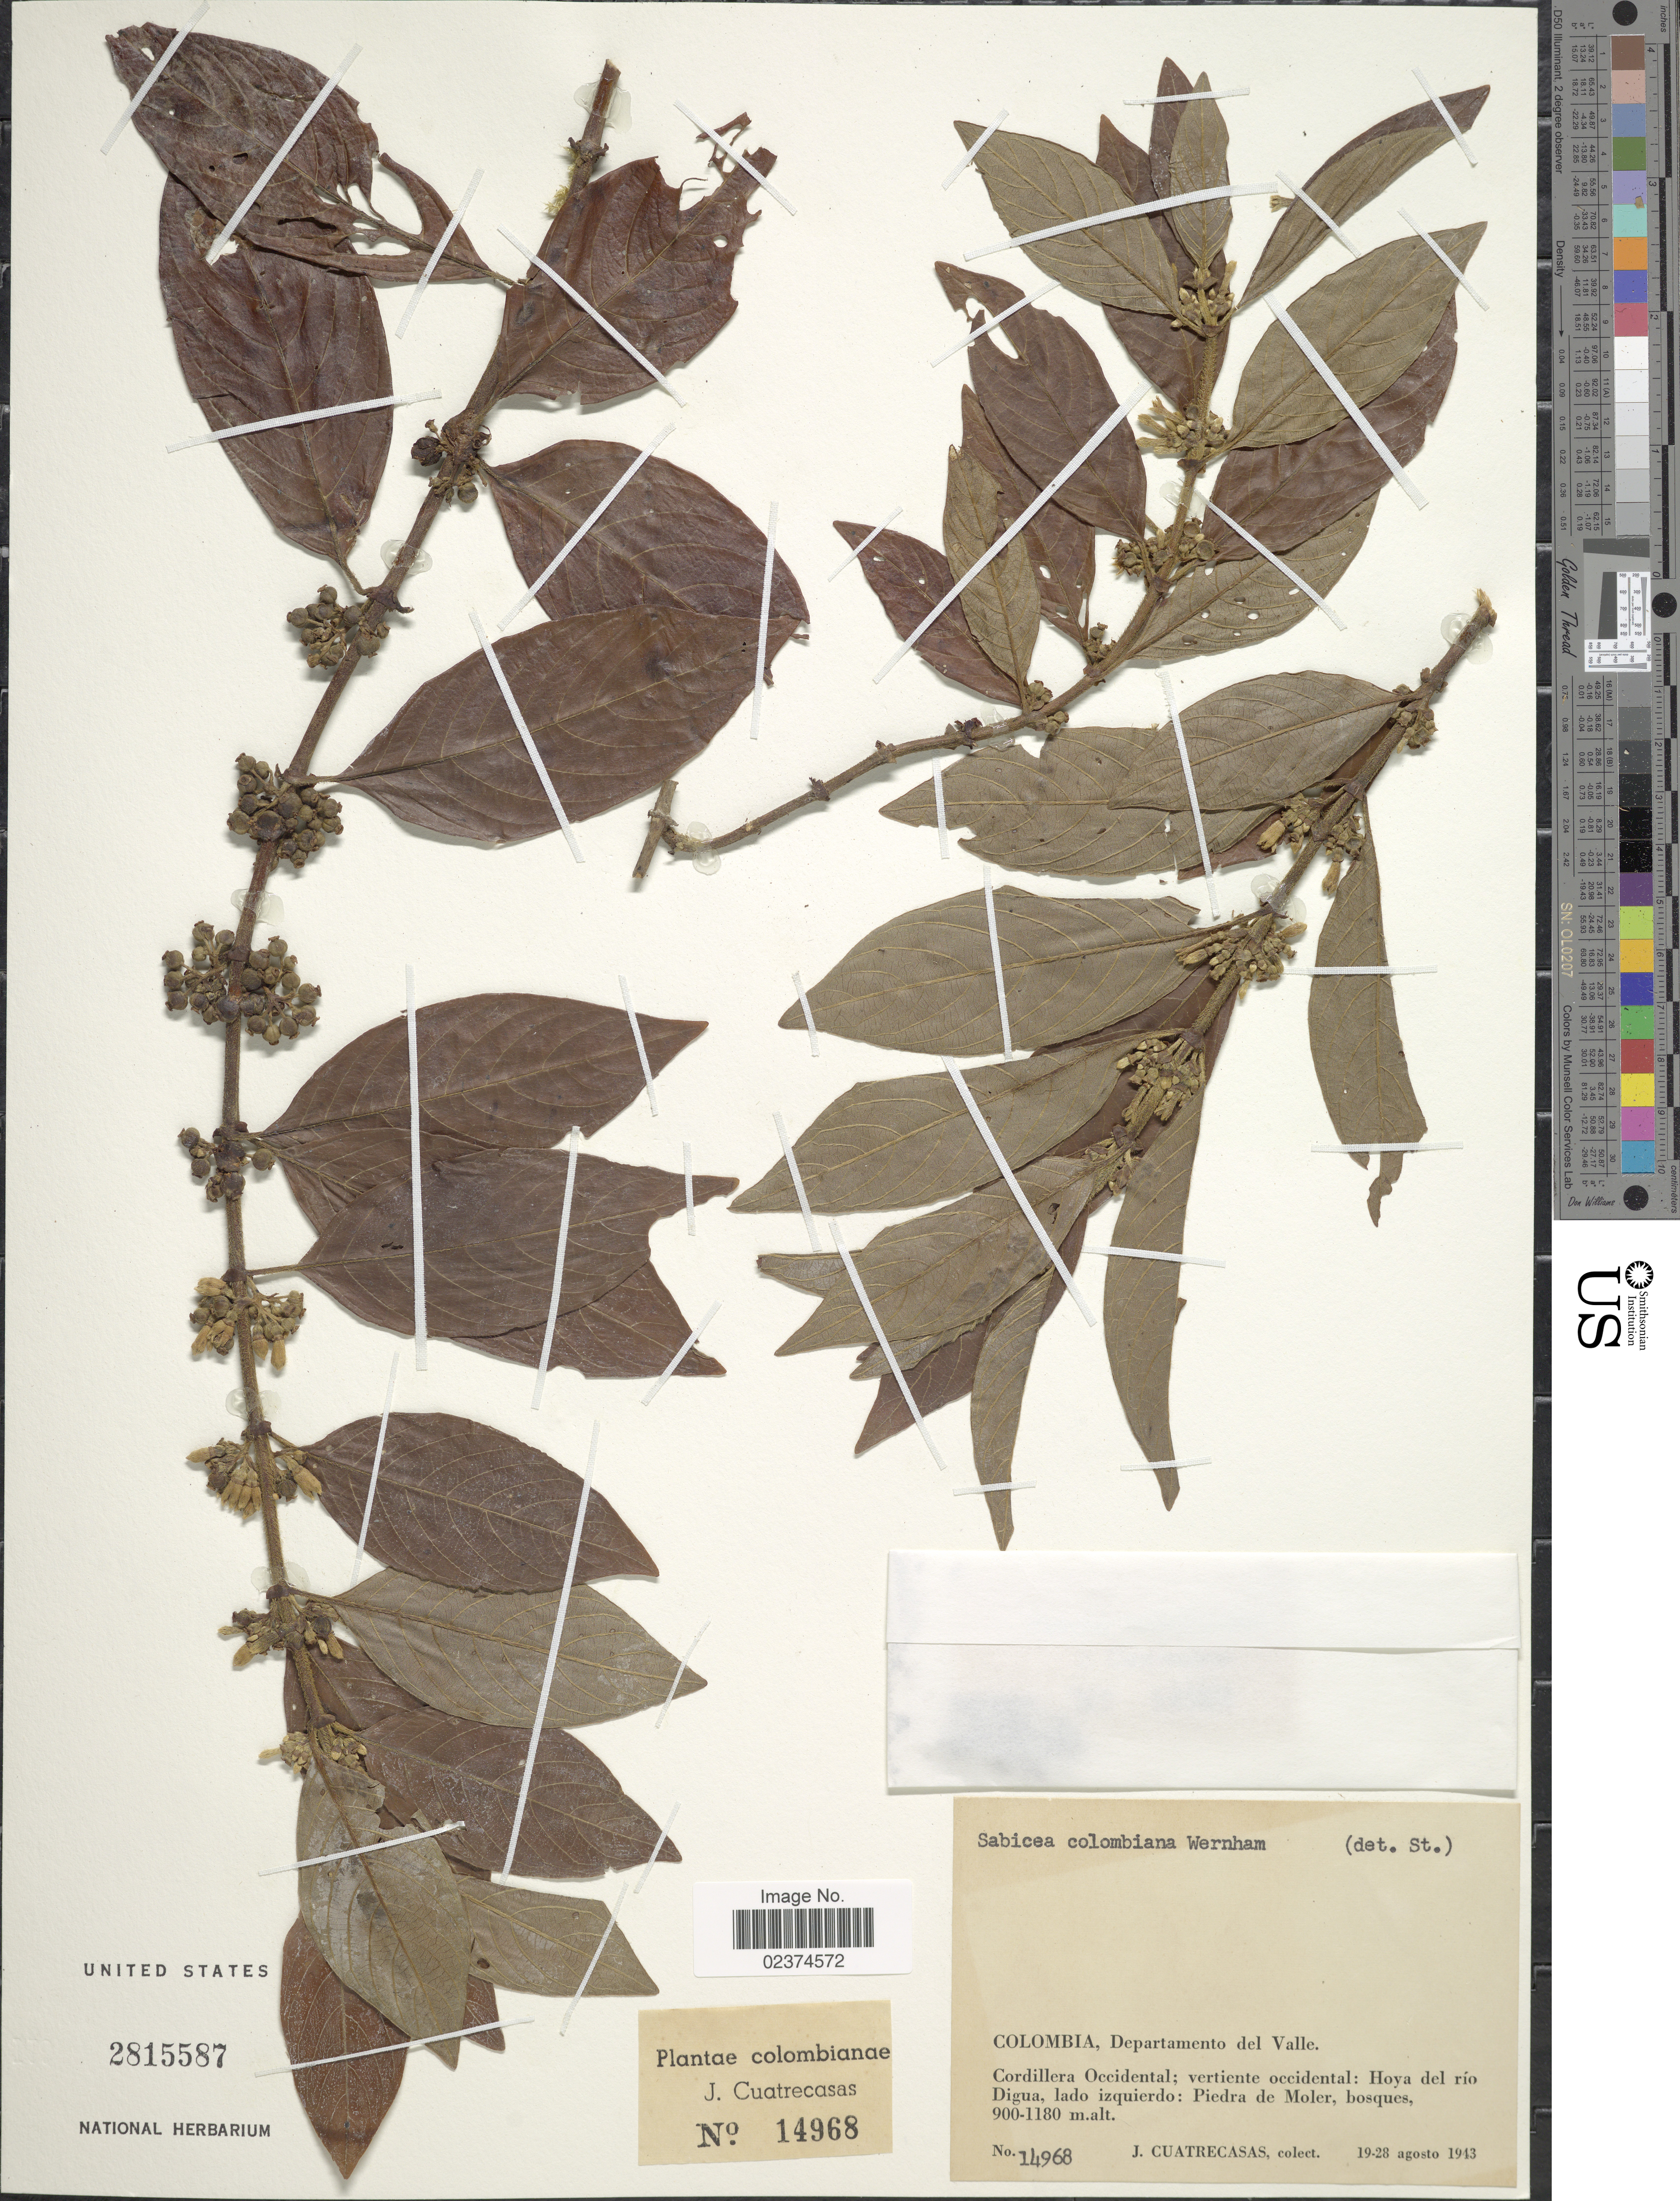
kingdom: Plantae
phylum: Tracheophyta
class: Magnoliopsida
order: Gentianales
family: Rubiaceae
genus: Sabicea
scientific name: Sabicea colombiana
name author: Wernham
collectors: J. Cuatrecasas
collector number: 14968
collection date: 1943-08-19/1943-08-28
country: Colombia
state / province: Valle del Cauca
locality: Departamento del Valle, Cordillera Occidental; vertiente occidental: Hoya del rio Digua, lado izquierdo: Piedra de Moler, bosques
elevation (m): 900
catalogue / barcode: US 2815587